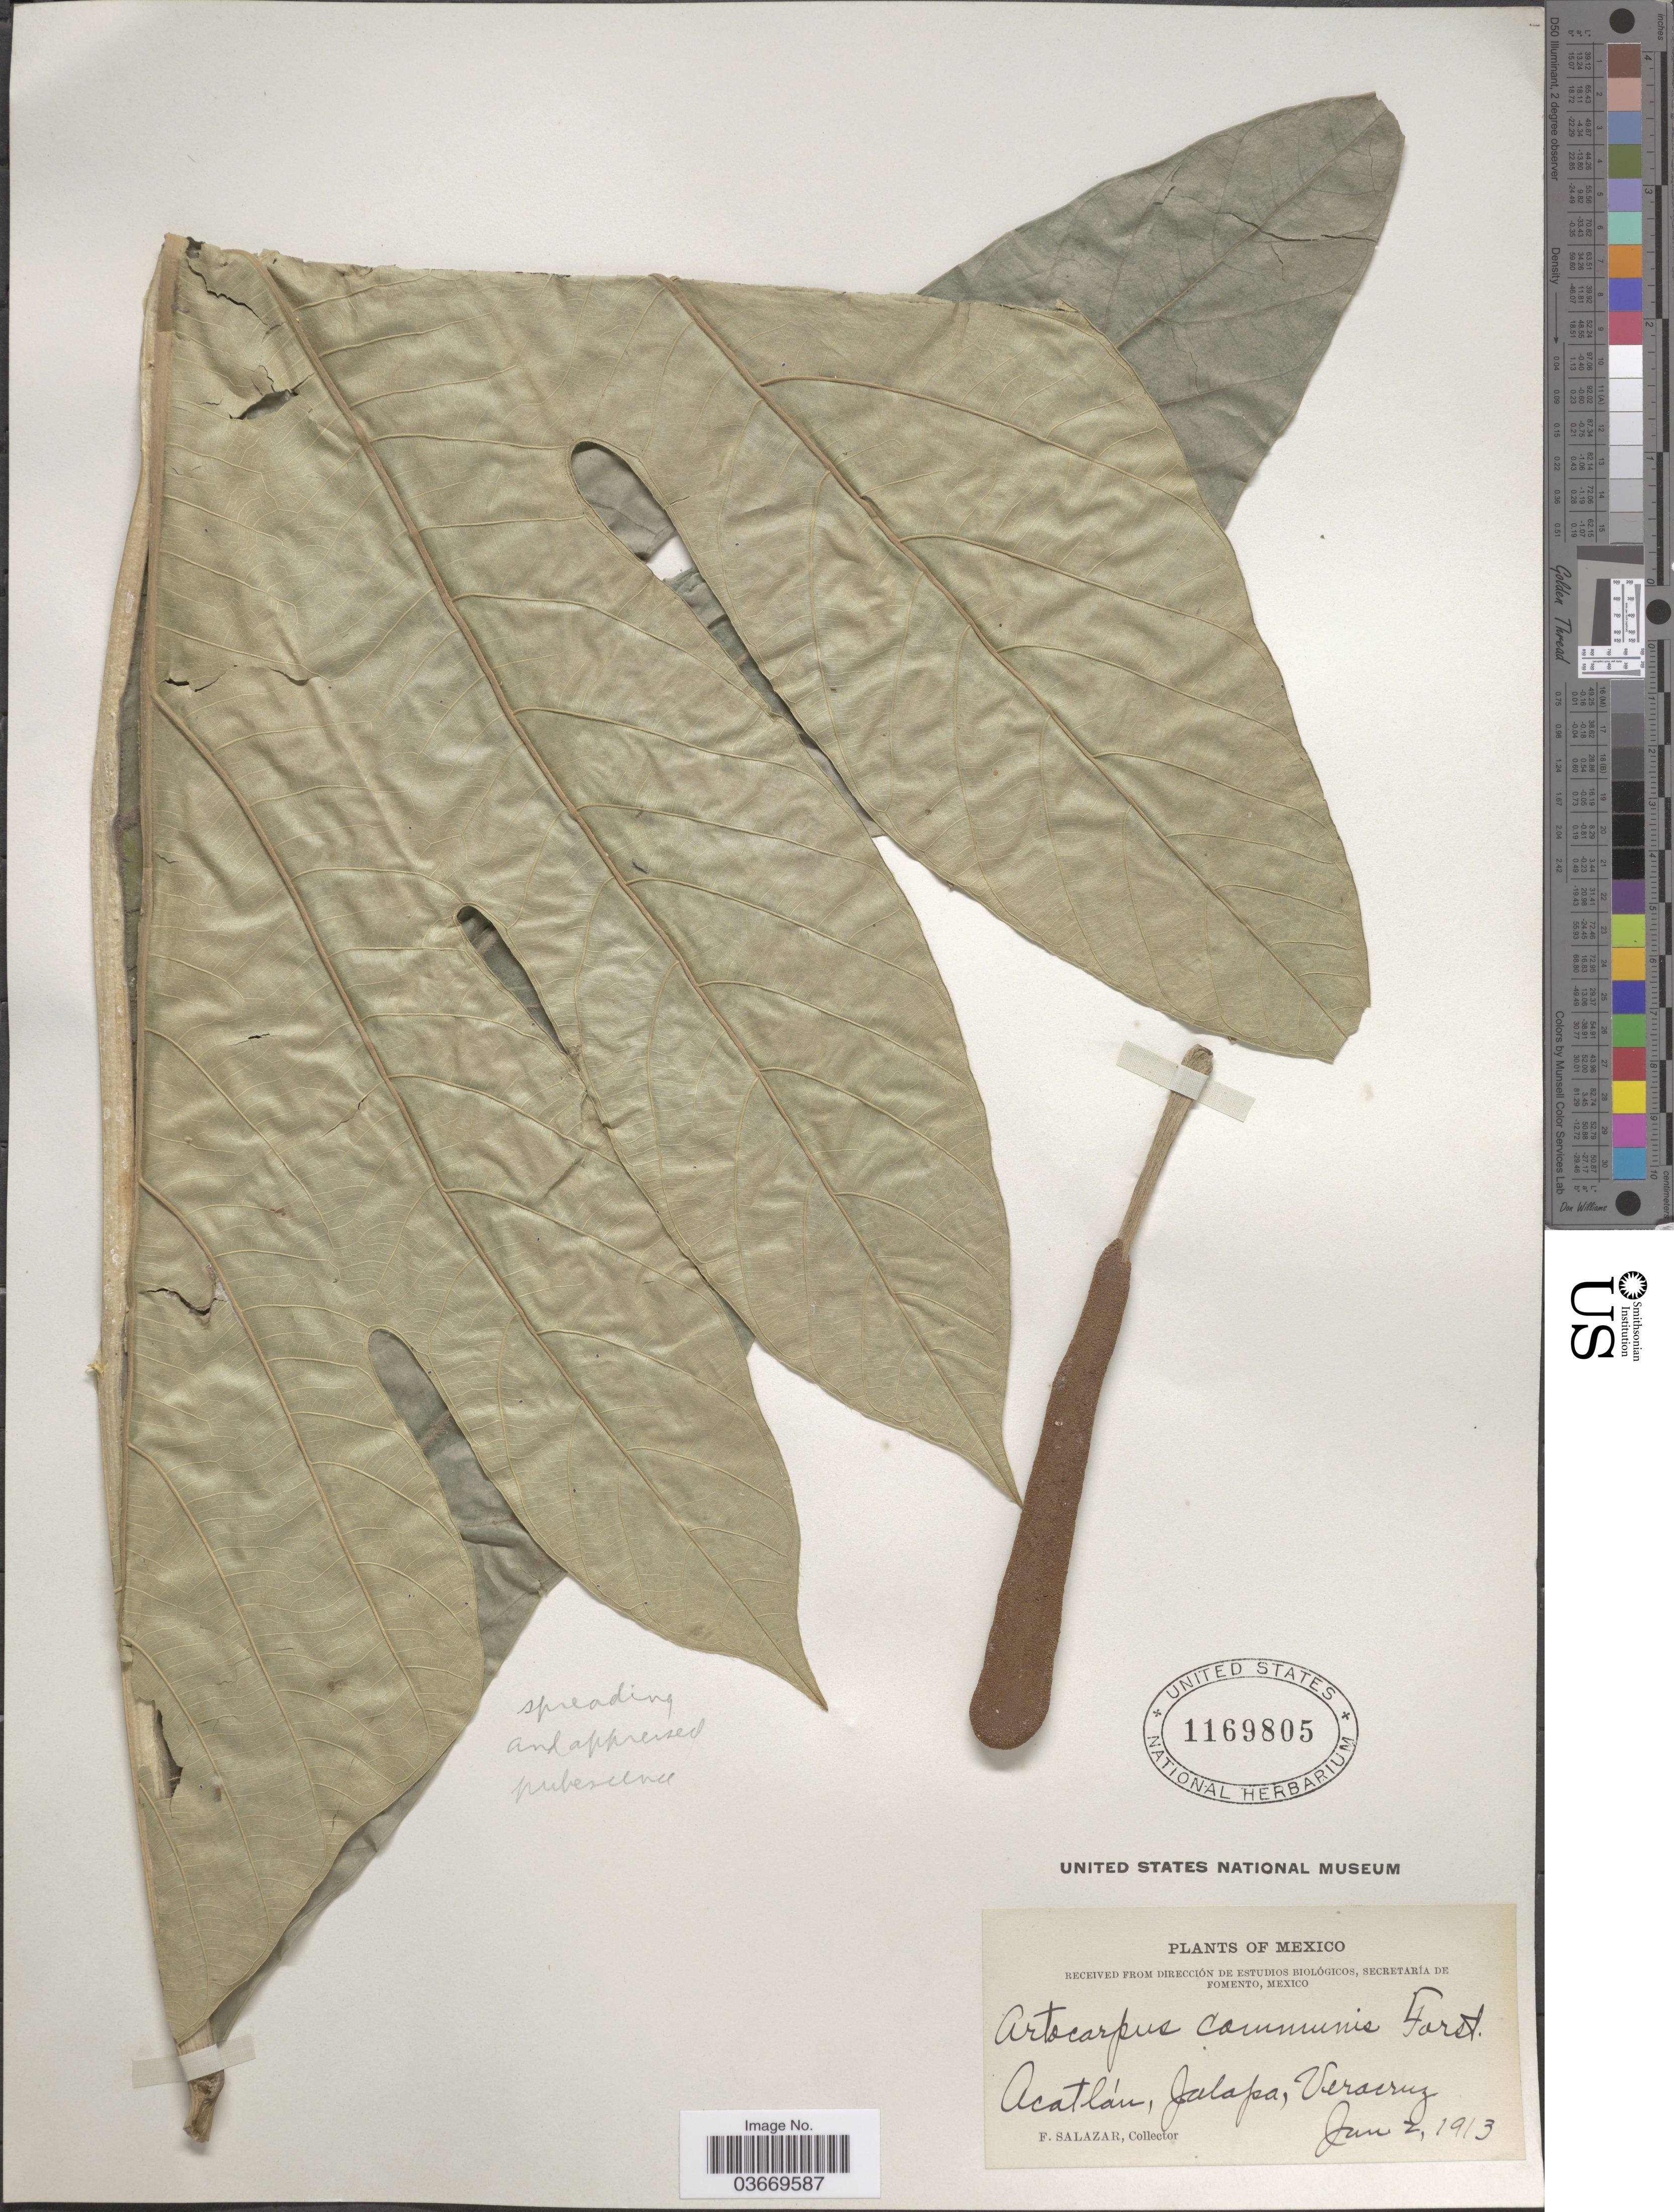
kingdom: Plantae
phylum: Tracheophyta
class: Magnoliopsida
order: Rosales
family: Moraceae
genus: Artocarpus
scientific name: Artocarpus altilis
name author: (Parkinson) Fosberg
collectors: F. Salazar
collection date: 1913-01-02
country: Mexico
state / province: Veracruz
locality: Acatlán, Jalapa, Veracruz.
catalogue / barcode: US 1169805